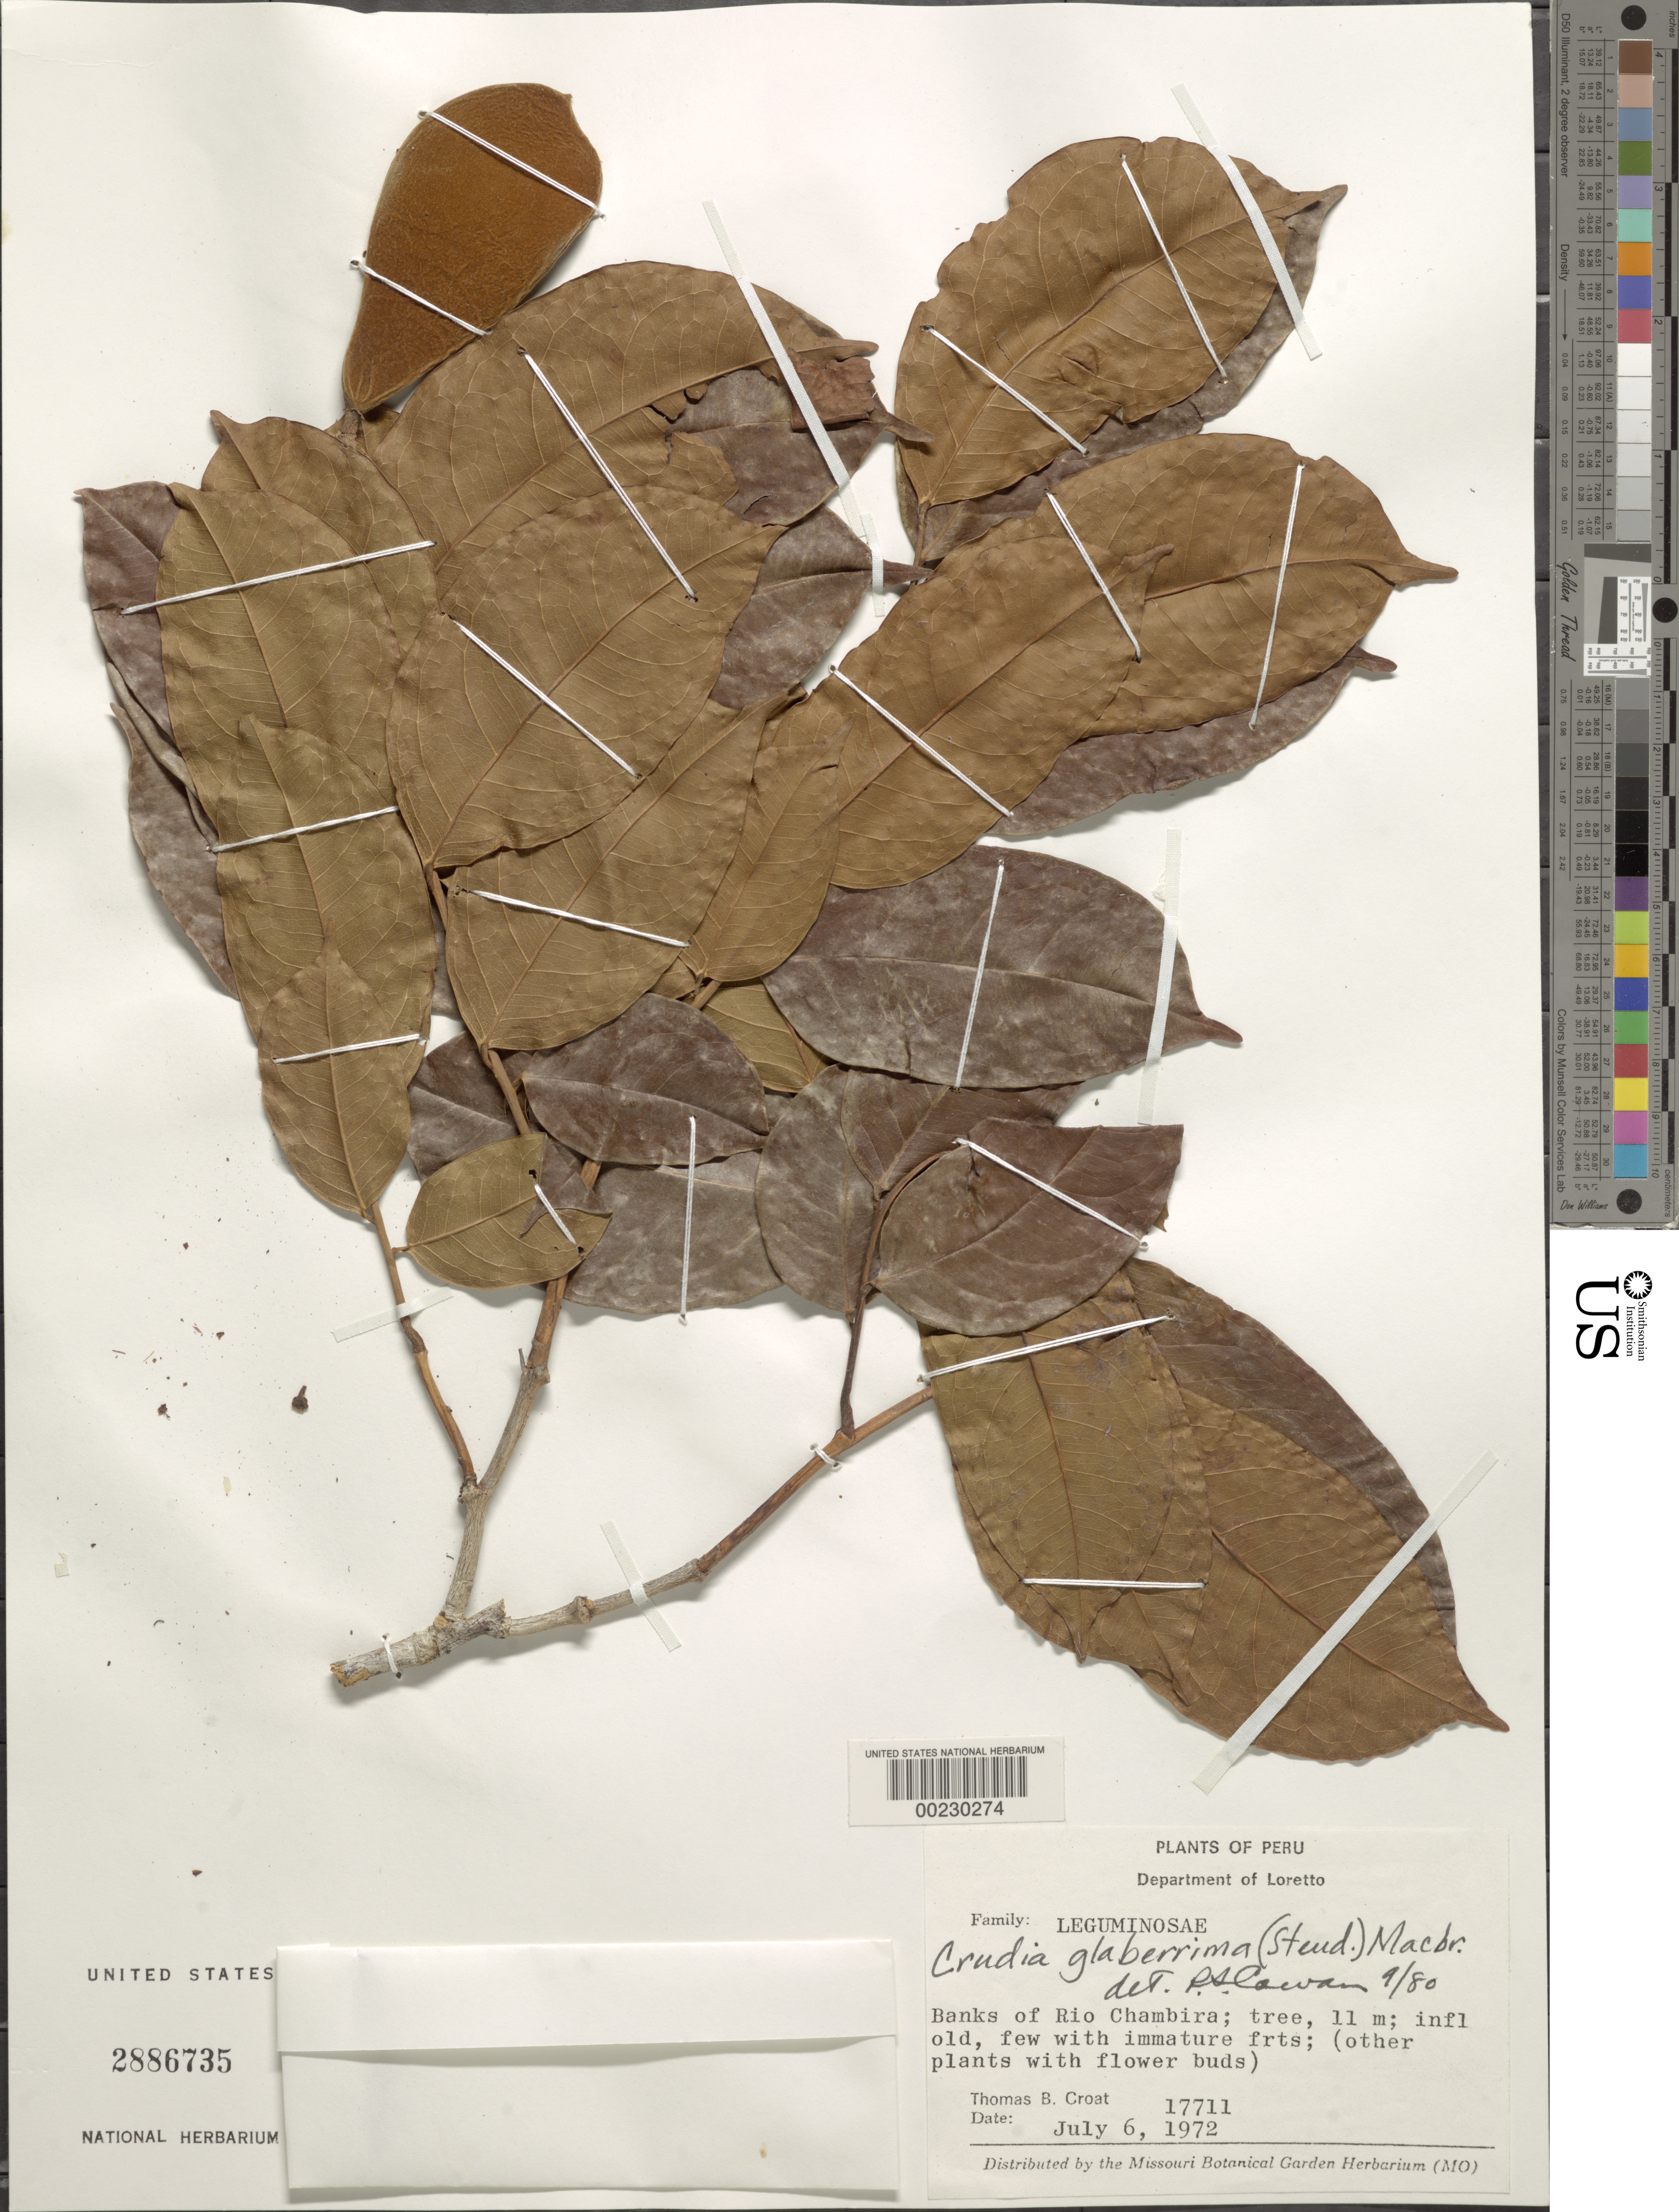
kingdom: Plantae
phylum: Tracheophyta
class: Magnoliopsida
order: Fabales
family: Fabaceae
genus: Crudia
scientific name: Crudia glaberrima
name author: (Steud.) J.F. Macbr.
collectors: T. B. Croat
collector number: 17711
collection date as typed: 06 Jul 1972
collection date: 1972-07-06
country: Peru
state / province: Loreto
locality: Banks of rio chambira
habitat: Bank of river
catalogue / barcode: US 2886735